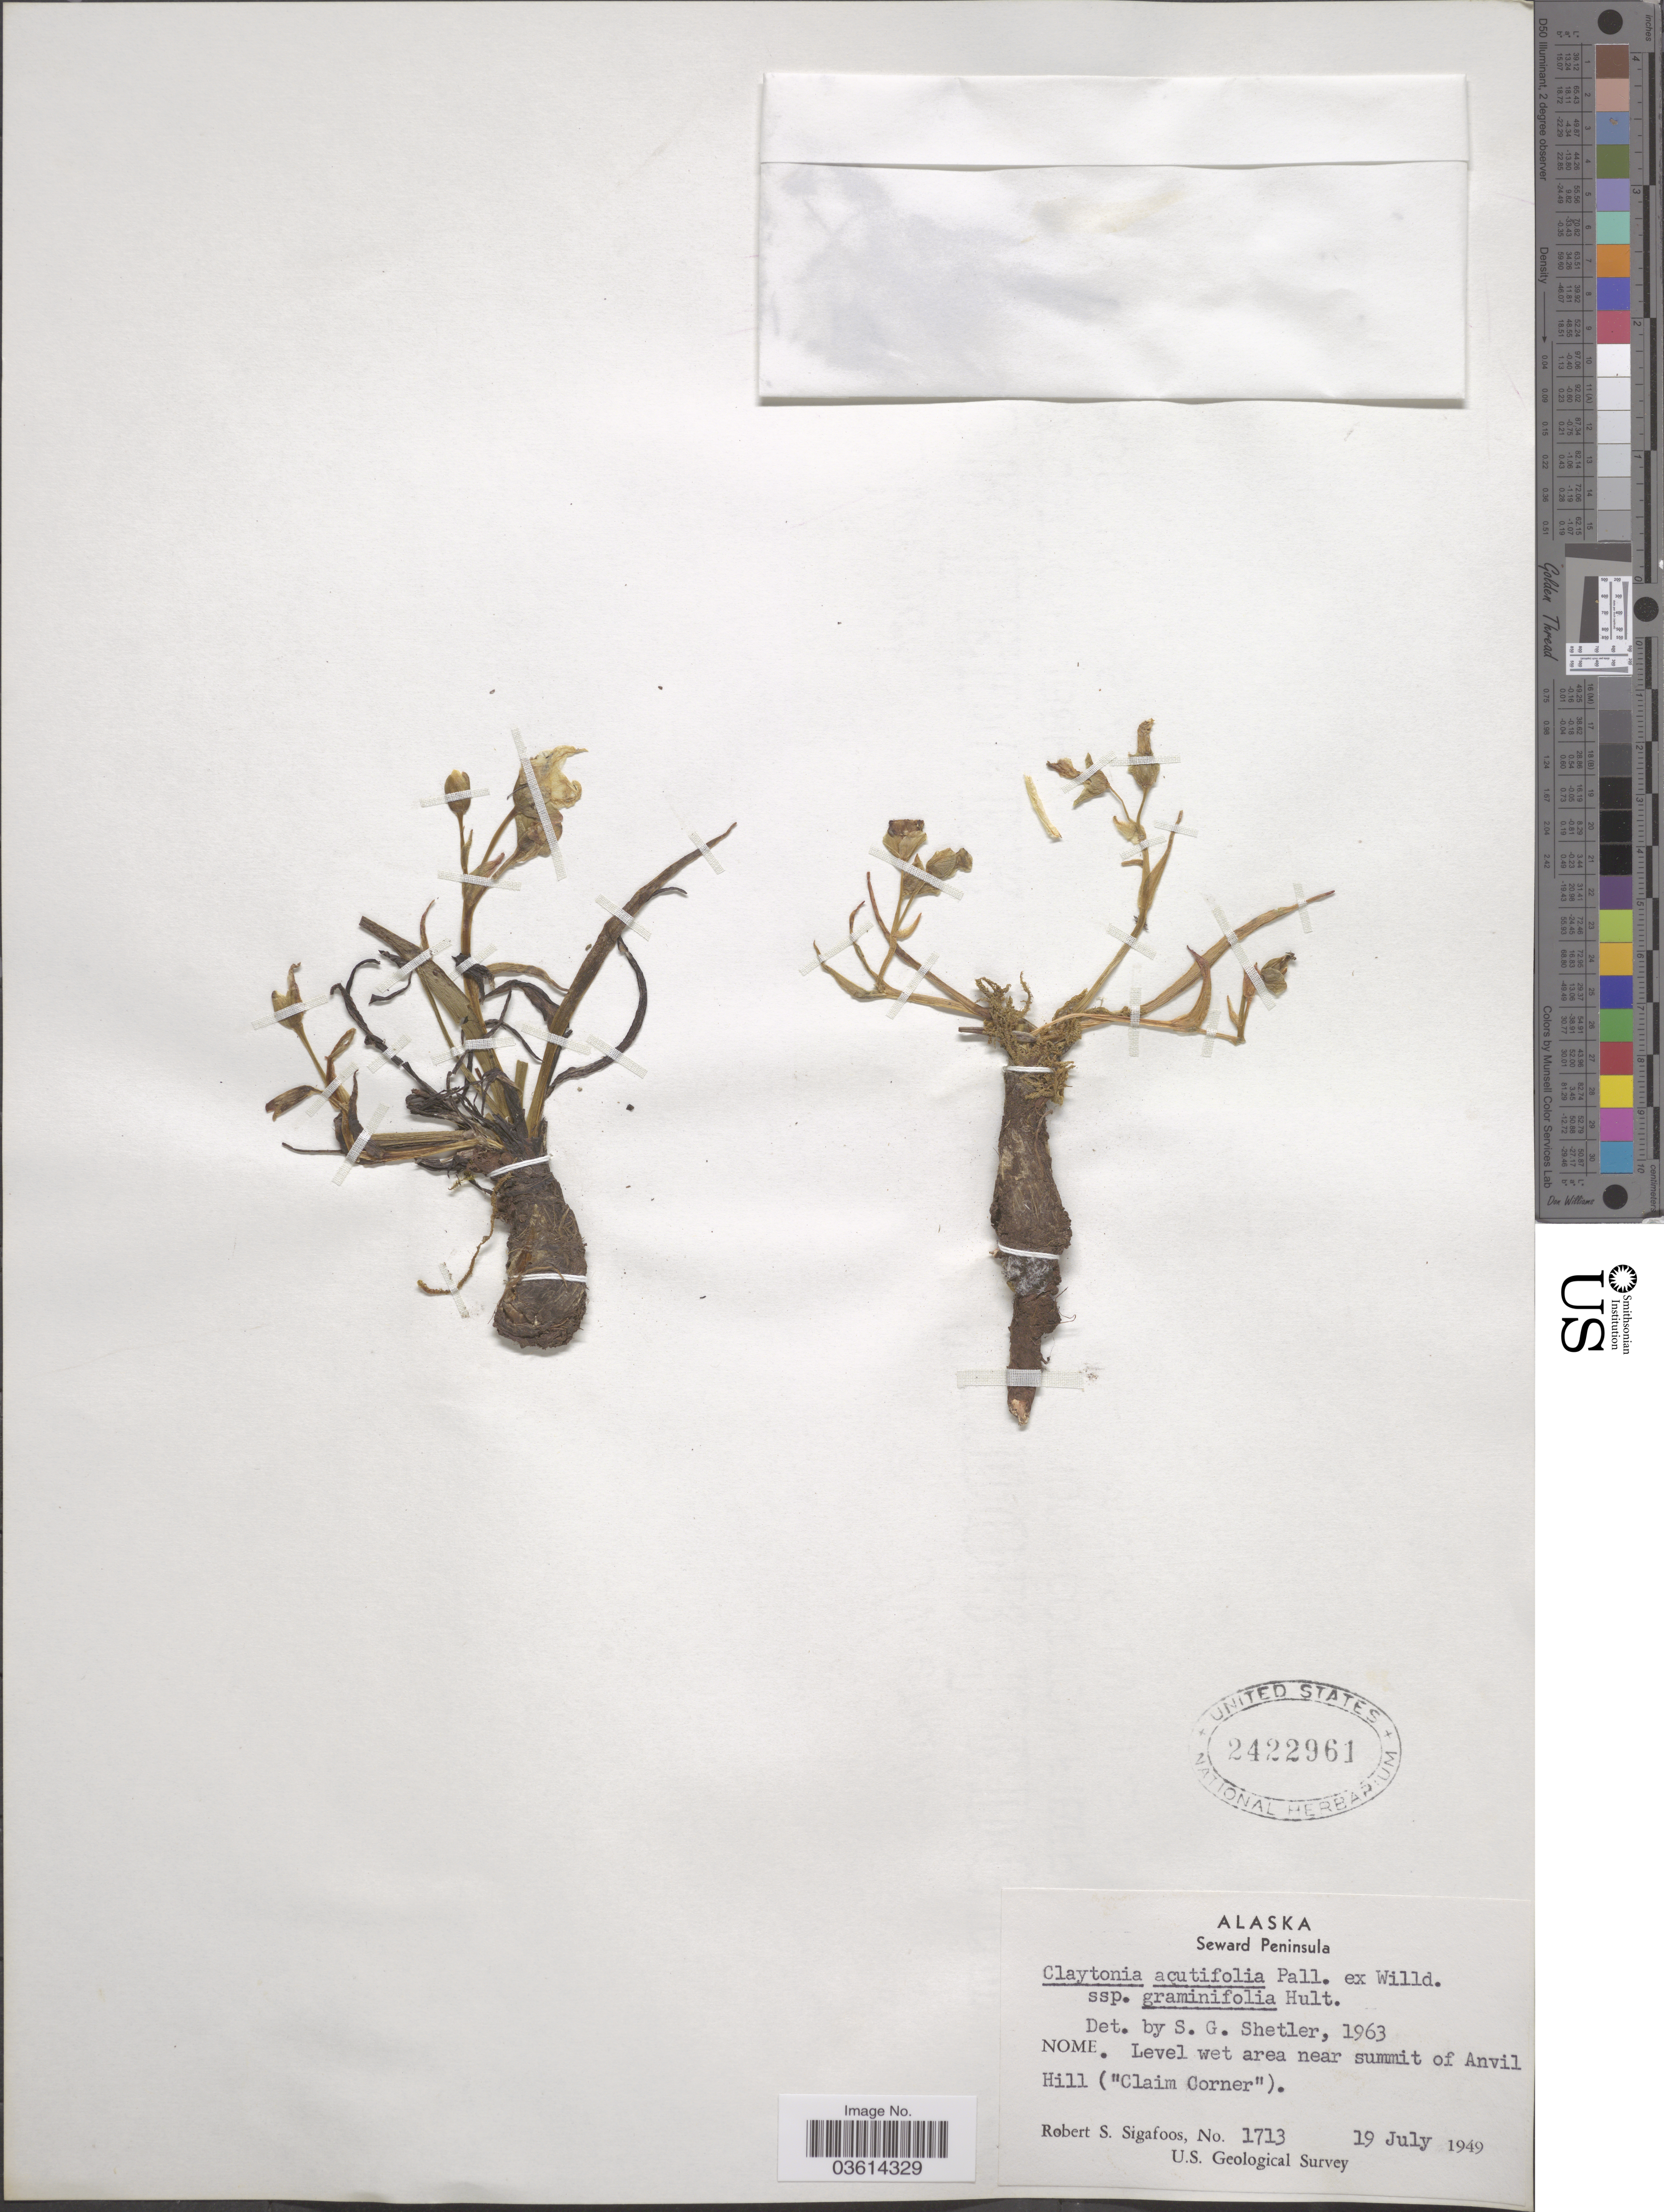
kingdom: Plantae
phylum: Tracheophyta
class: Magnoliopsida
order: Caryophyllales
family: Montiaceae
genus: Claytonia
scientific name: Claytonia acutifolia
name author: Pall. ex Willd.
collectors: R. Sigafoos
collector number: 1713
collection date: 1949-07-19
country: United States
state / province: Alaska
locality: Seward Peninsula. Level wet area near summit of Anvil Hill.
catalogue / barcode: US 2422961